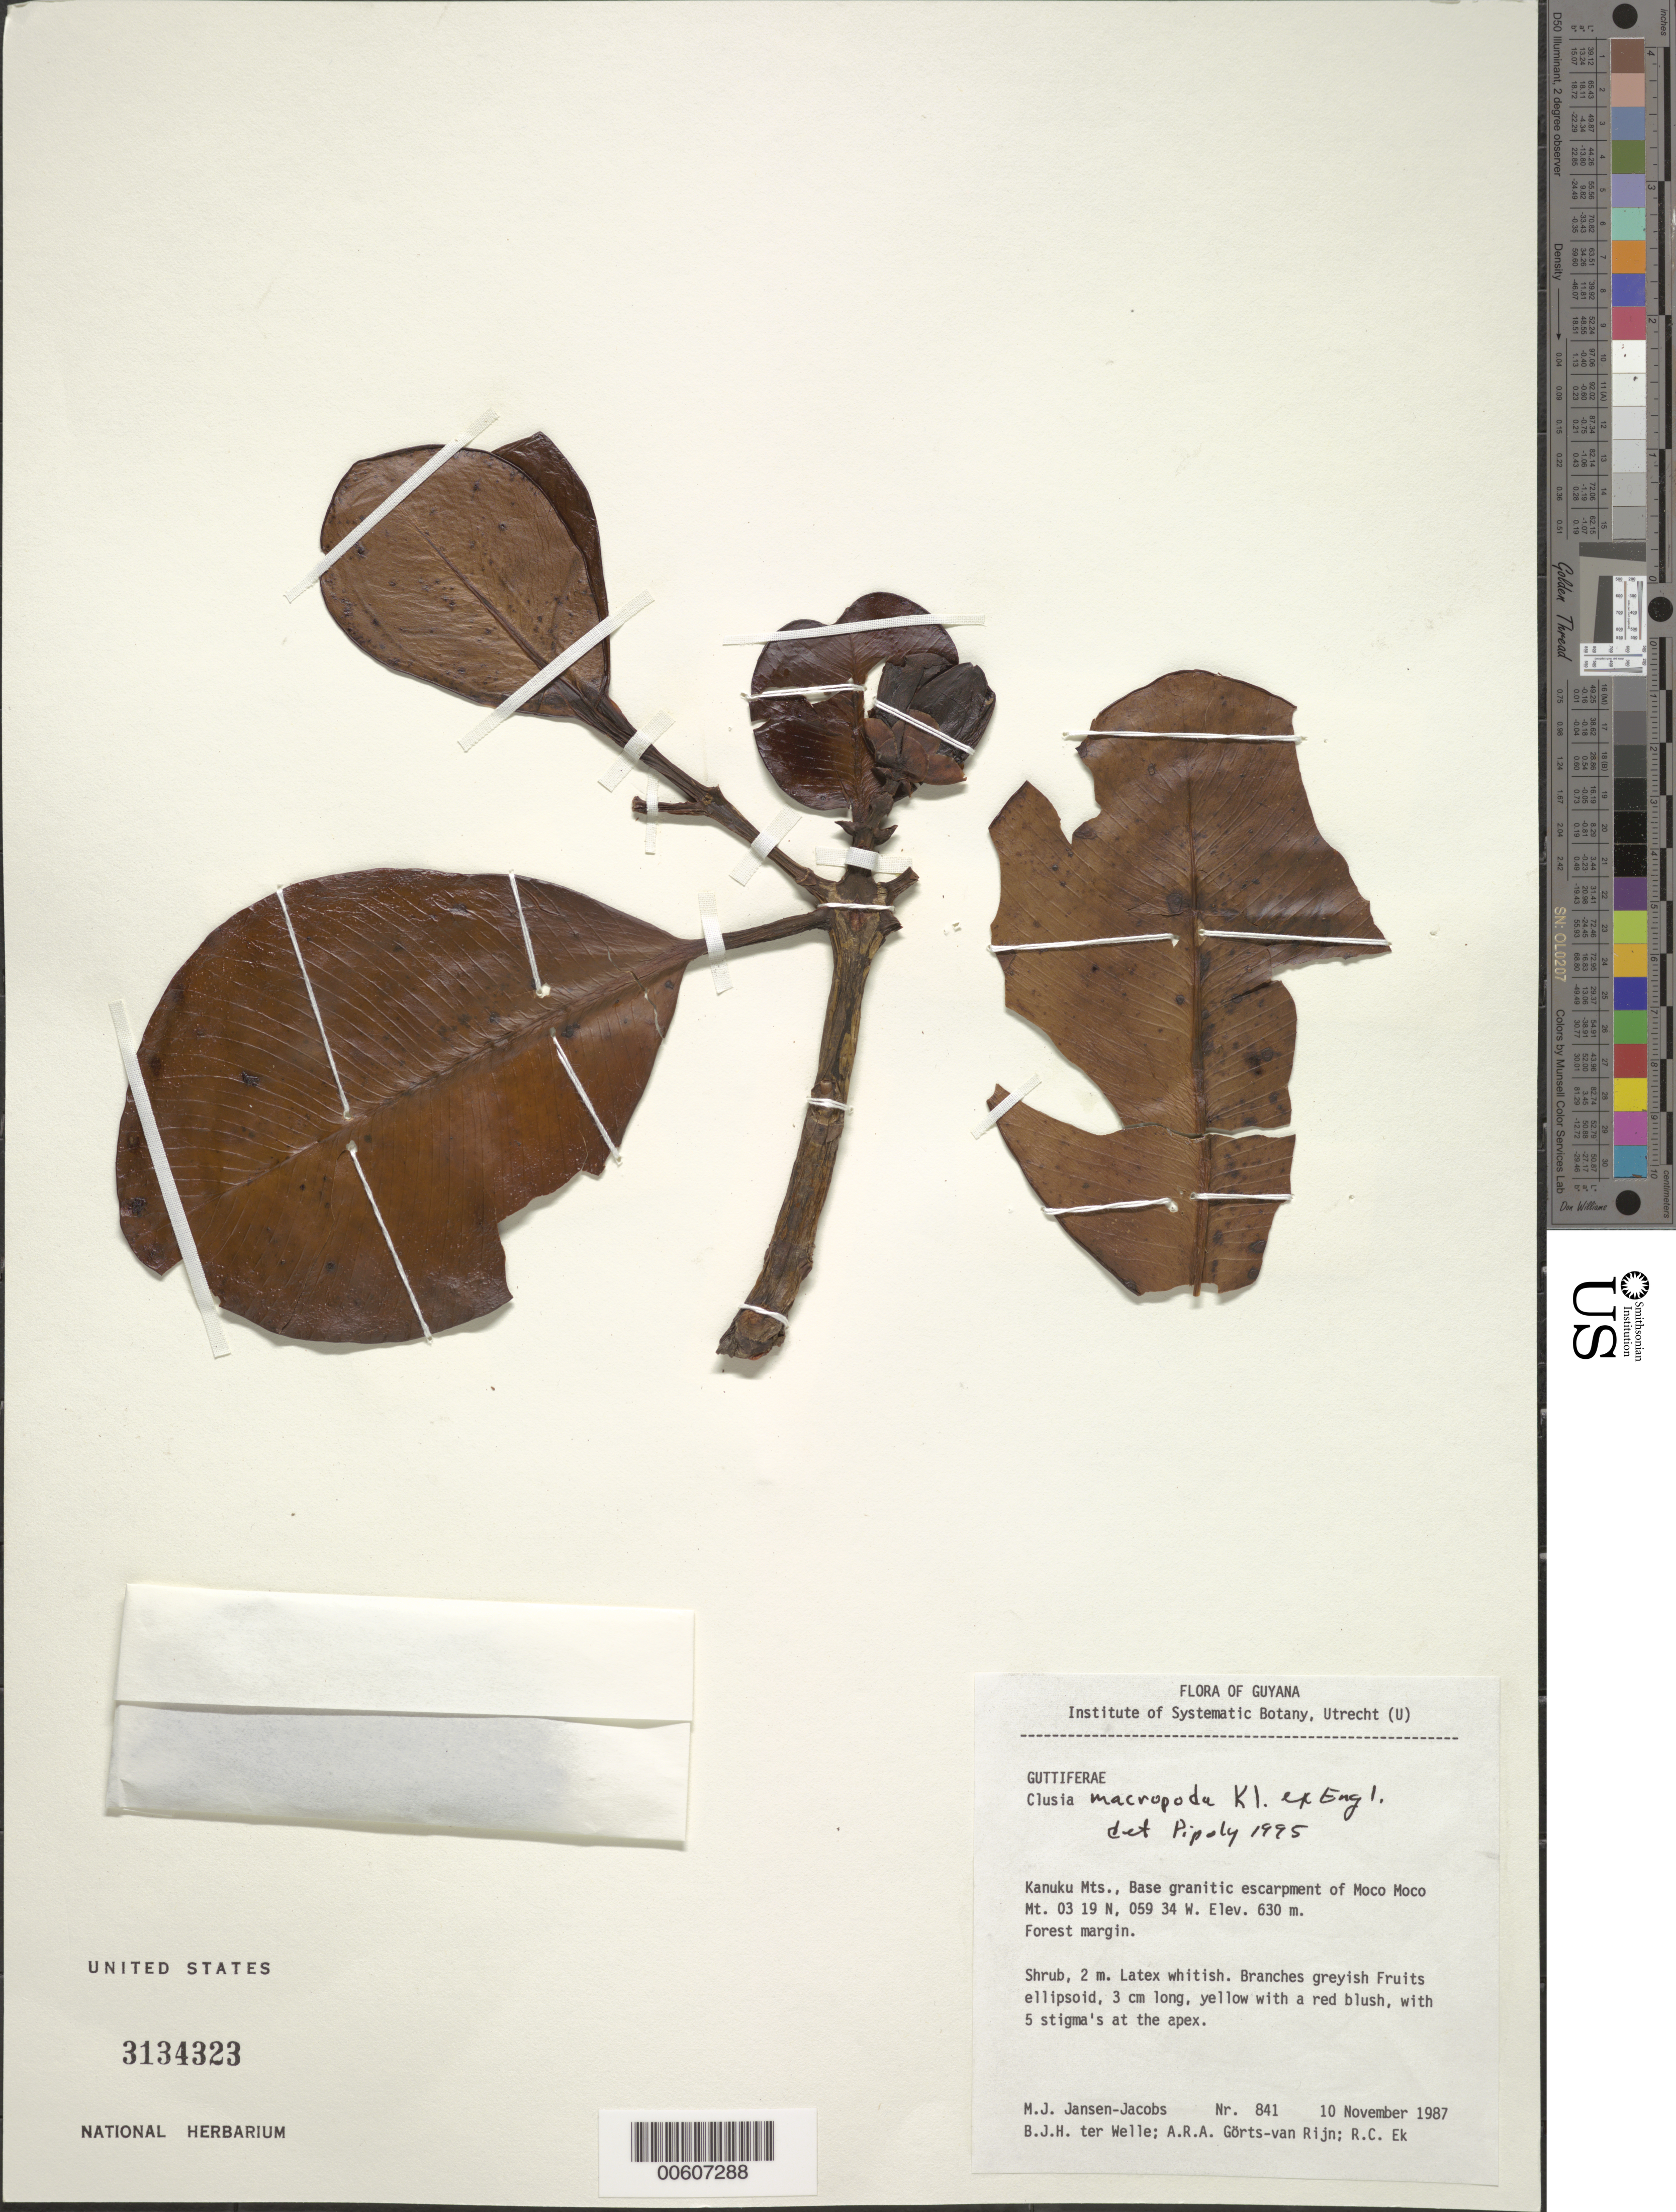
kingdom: Plantae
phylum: Tracheophyta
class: Magnoliopsida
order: Malpighiales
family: Clusiaceae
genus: Clusia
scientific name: Clusia macropoda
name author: Klotzsch ex Engl.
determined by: Pipoly, J. J., III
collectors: M. J. Jansen-Jacobs, B. Welle, A. .R. A. Görts-van Rijn & R. C. Ek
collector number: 841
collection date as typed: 10-Nov-87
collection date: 1987-11-10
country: Guyana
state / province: U. Takutu-U. Essequibo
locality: Kanuku Mts., Moco Moco Mt.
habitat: Forest margin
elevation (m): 630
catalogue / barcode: US 3134323